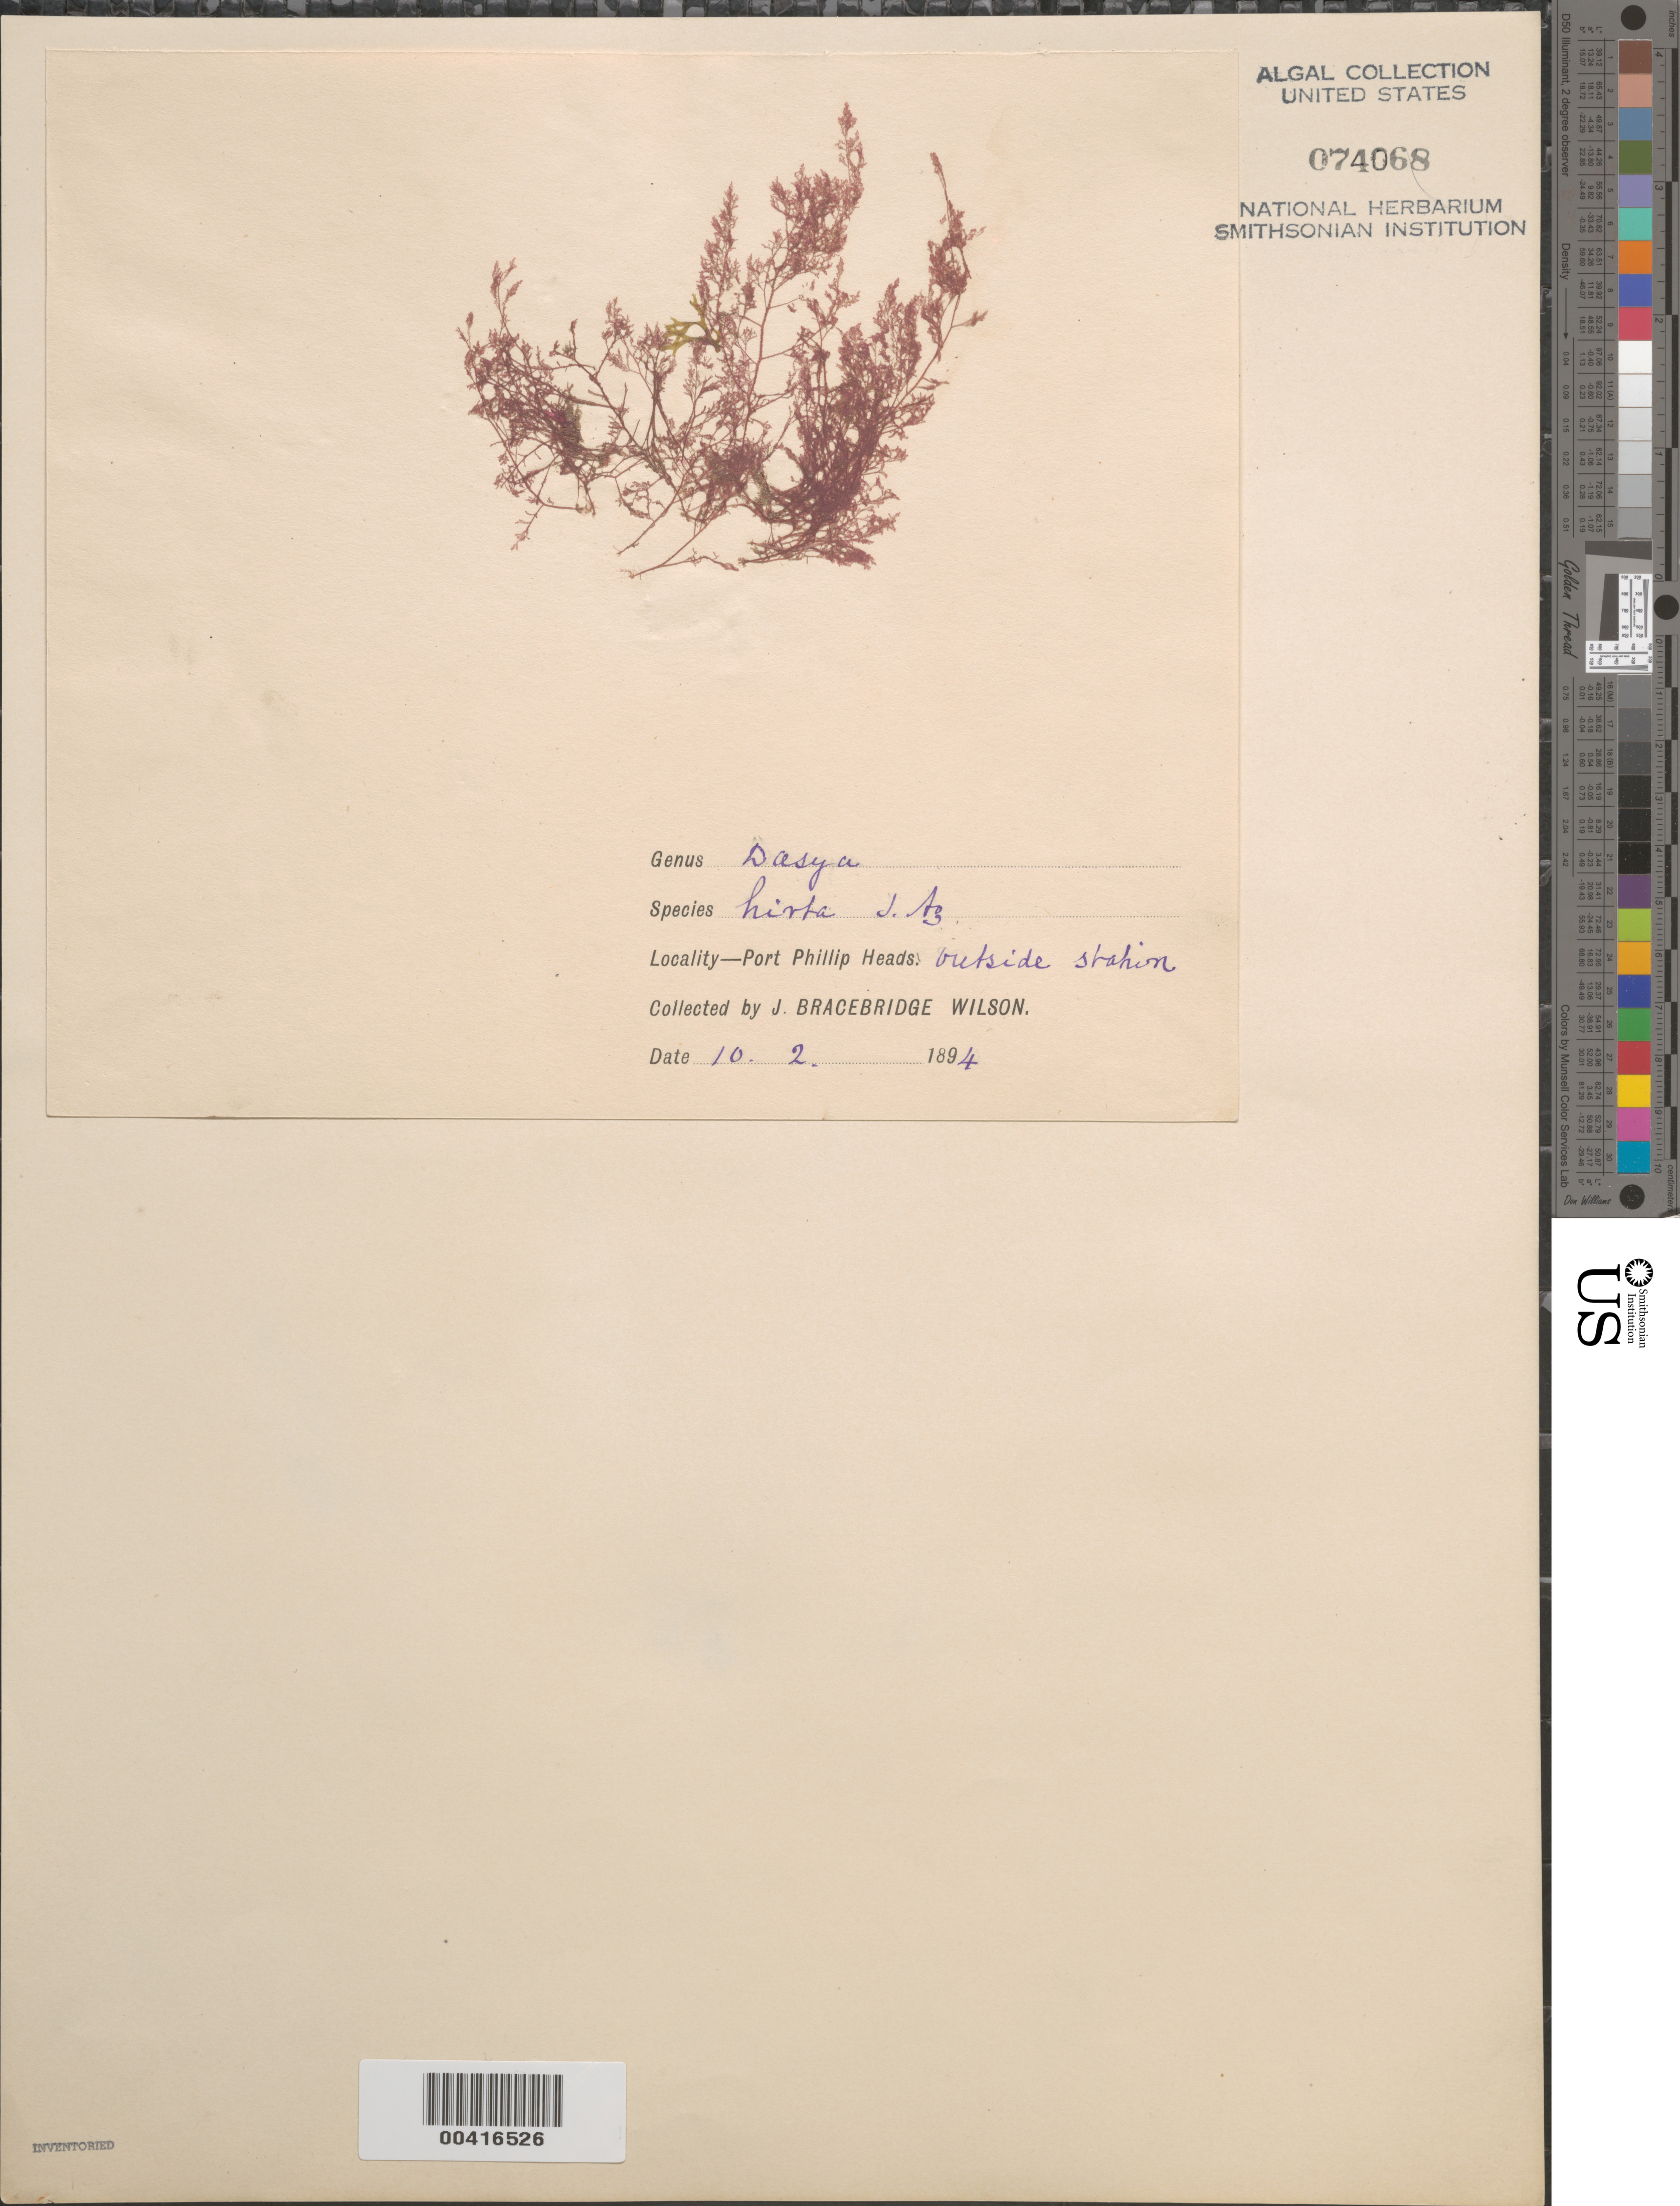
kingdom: Plantae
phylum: Rhodophyta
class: Florideophyceae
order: Ceramiales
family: Rhodomelaceae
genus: Doxodasya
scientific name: Doxodasya hirta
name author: (J. Agardh) Womersley & Parsons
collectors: J. B. Wilson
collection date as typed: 10 Feb 1894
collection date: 1894-02-10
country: Australia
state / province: Victoria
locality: Port Phillip Heads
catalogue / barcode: US 74068